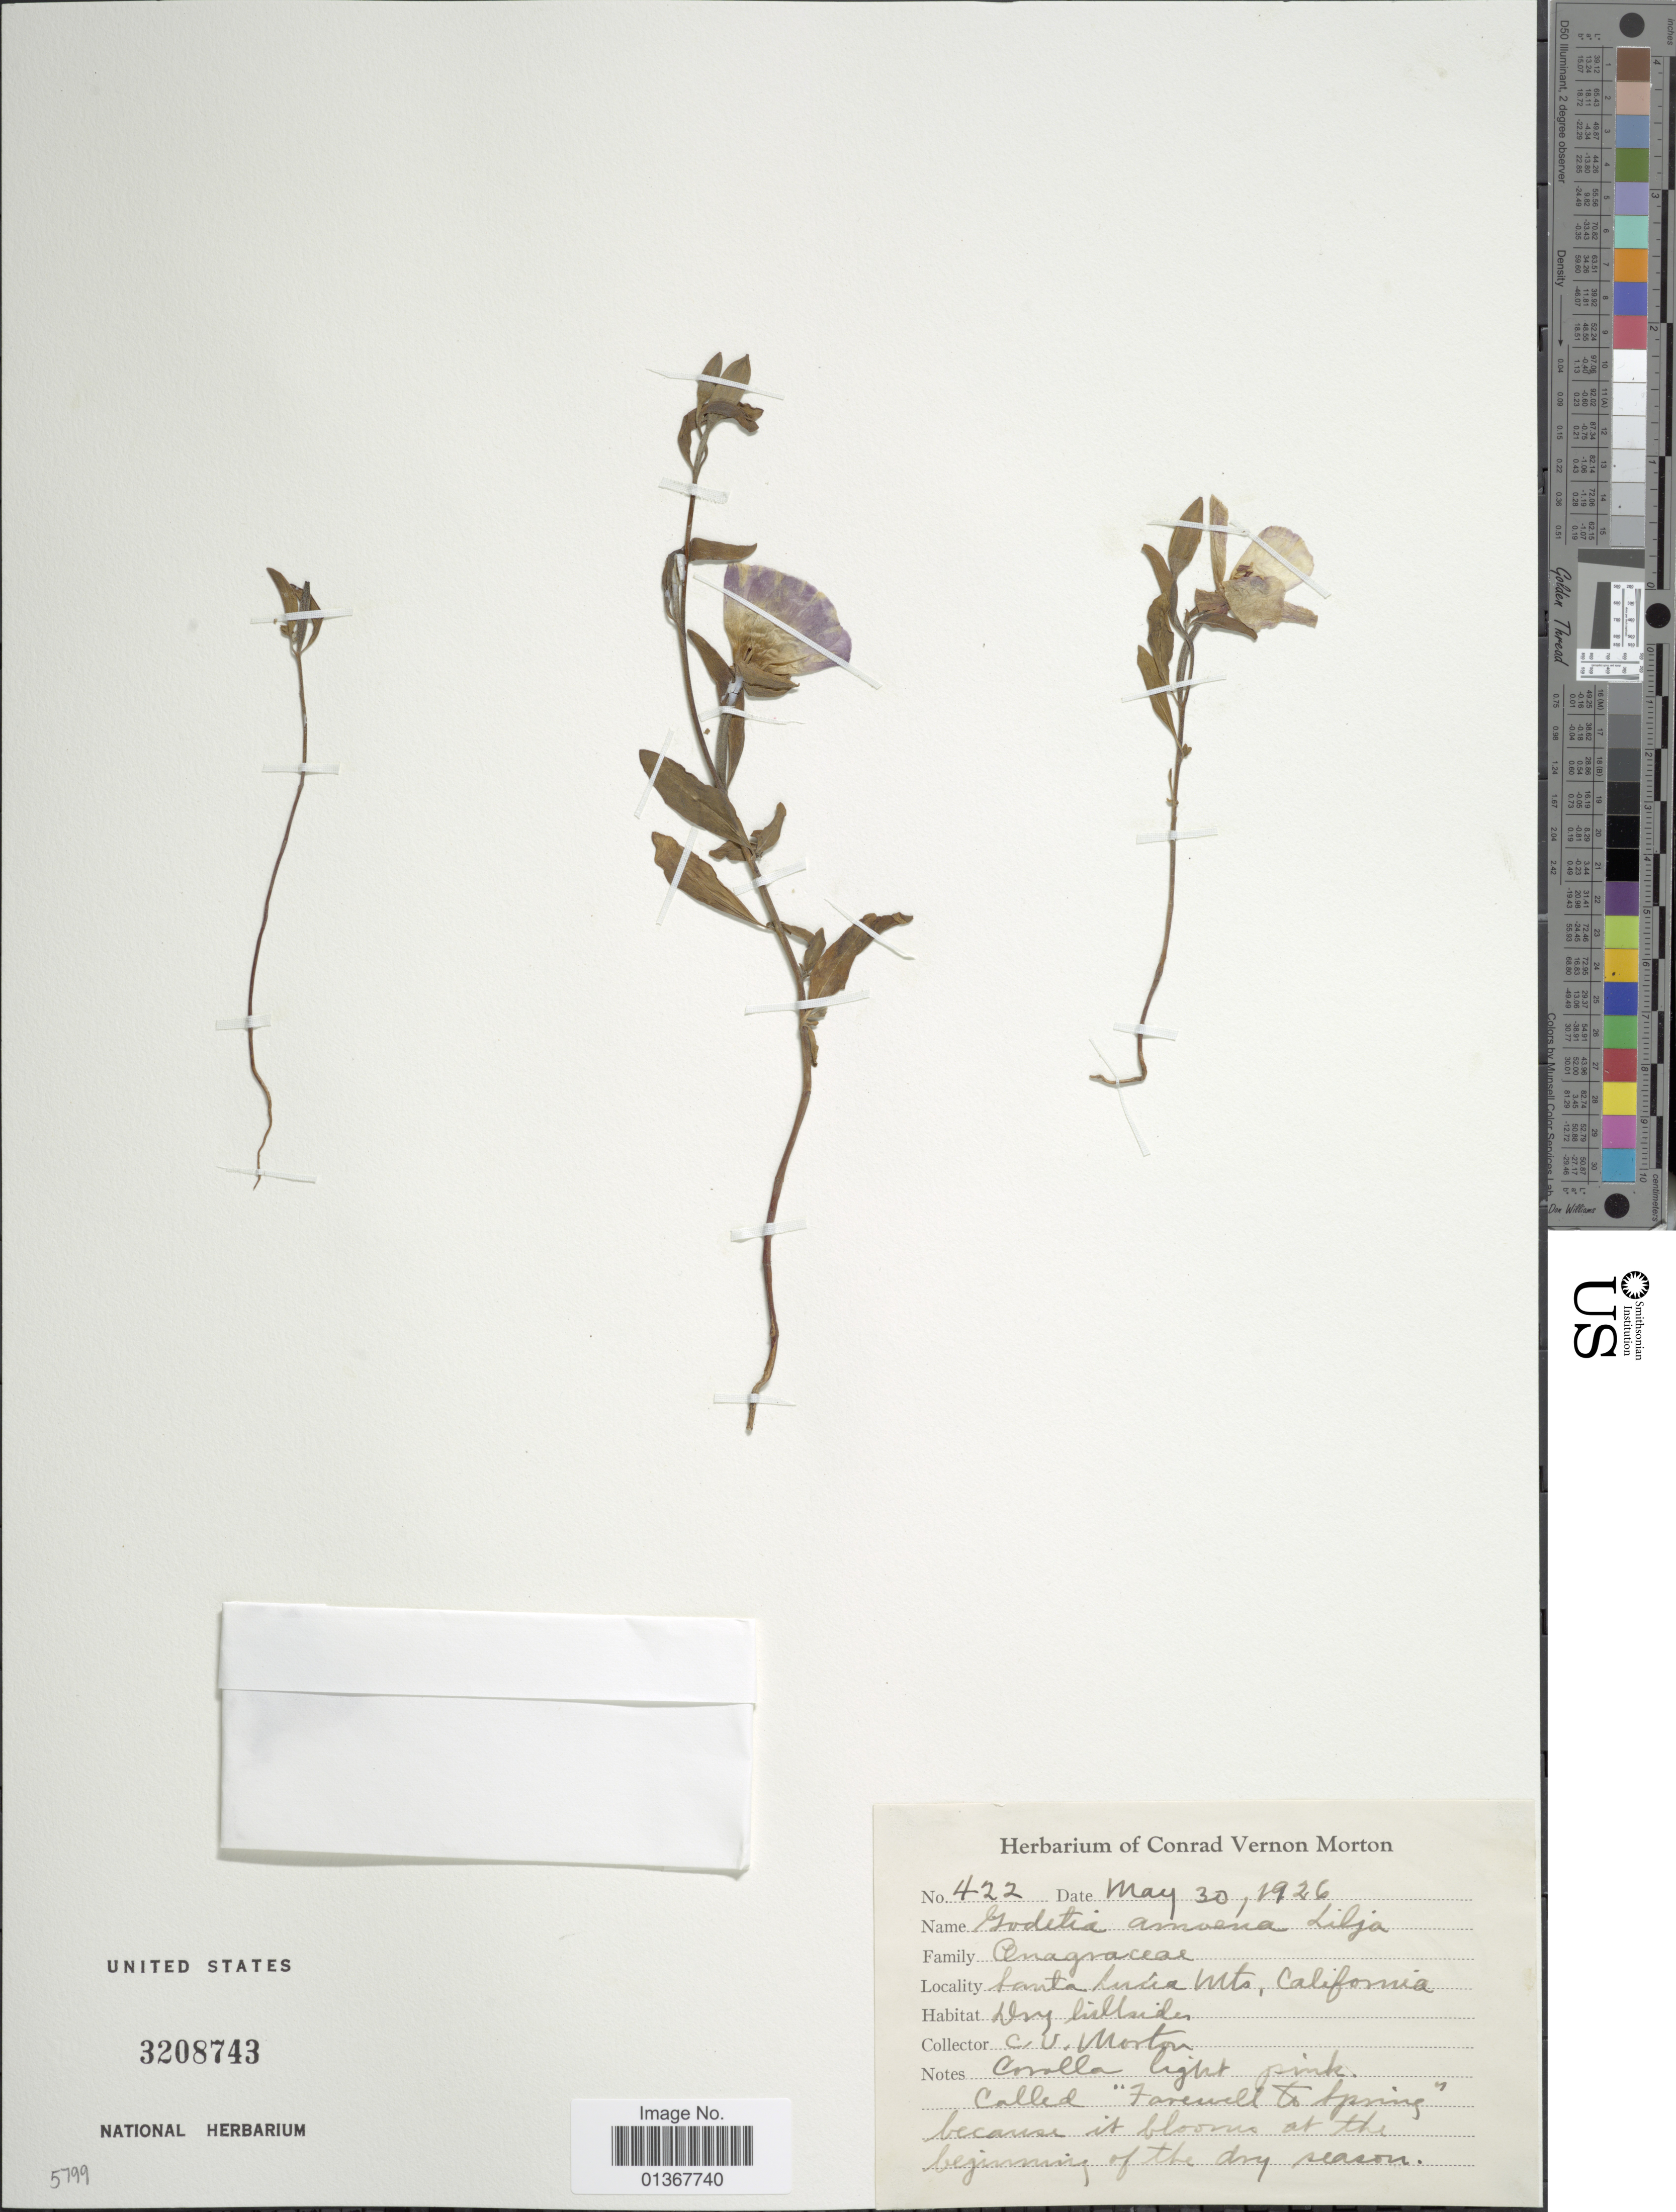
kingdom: Plantae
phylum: Tracheophyta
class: Magnoliopsida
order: Myrtales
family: Onagraceae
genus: Clarkia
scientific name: Clarkia amoena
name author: (Lehm.) A. Nelson & J.F. Macbr.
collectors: C. V. Morton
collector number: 422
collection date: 1926-05-30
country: United States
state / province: California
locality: Santa Lucia Mts.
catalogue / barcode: US 3208743